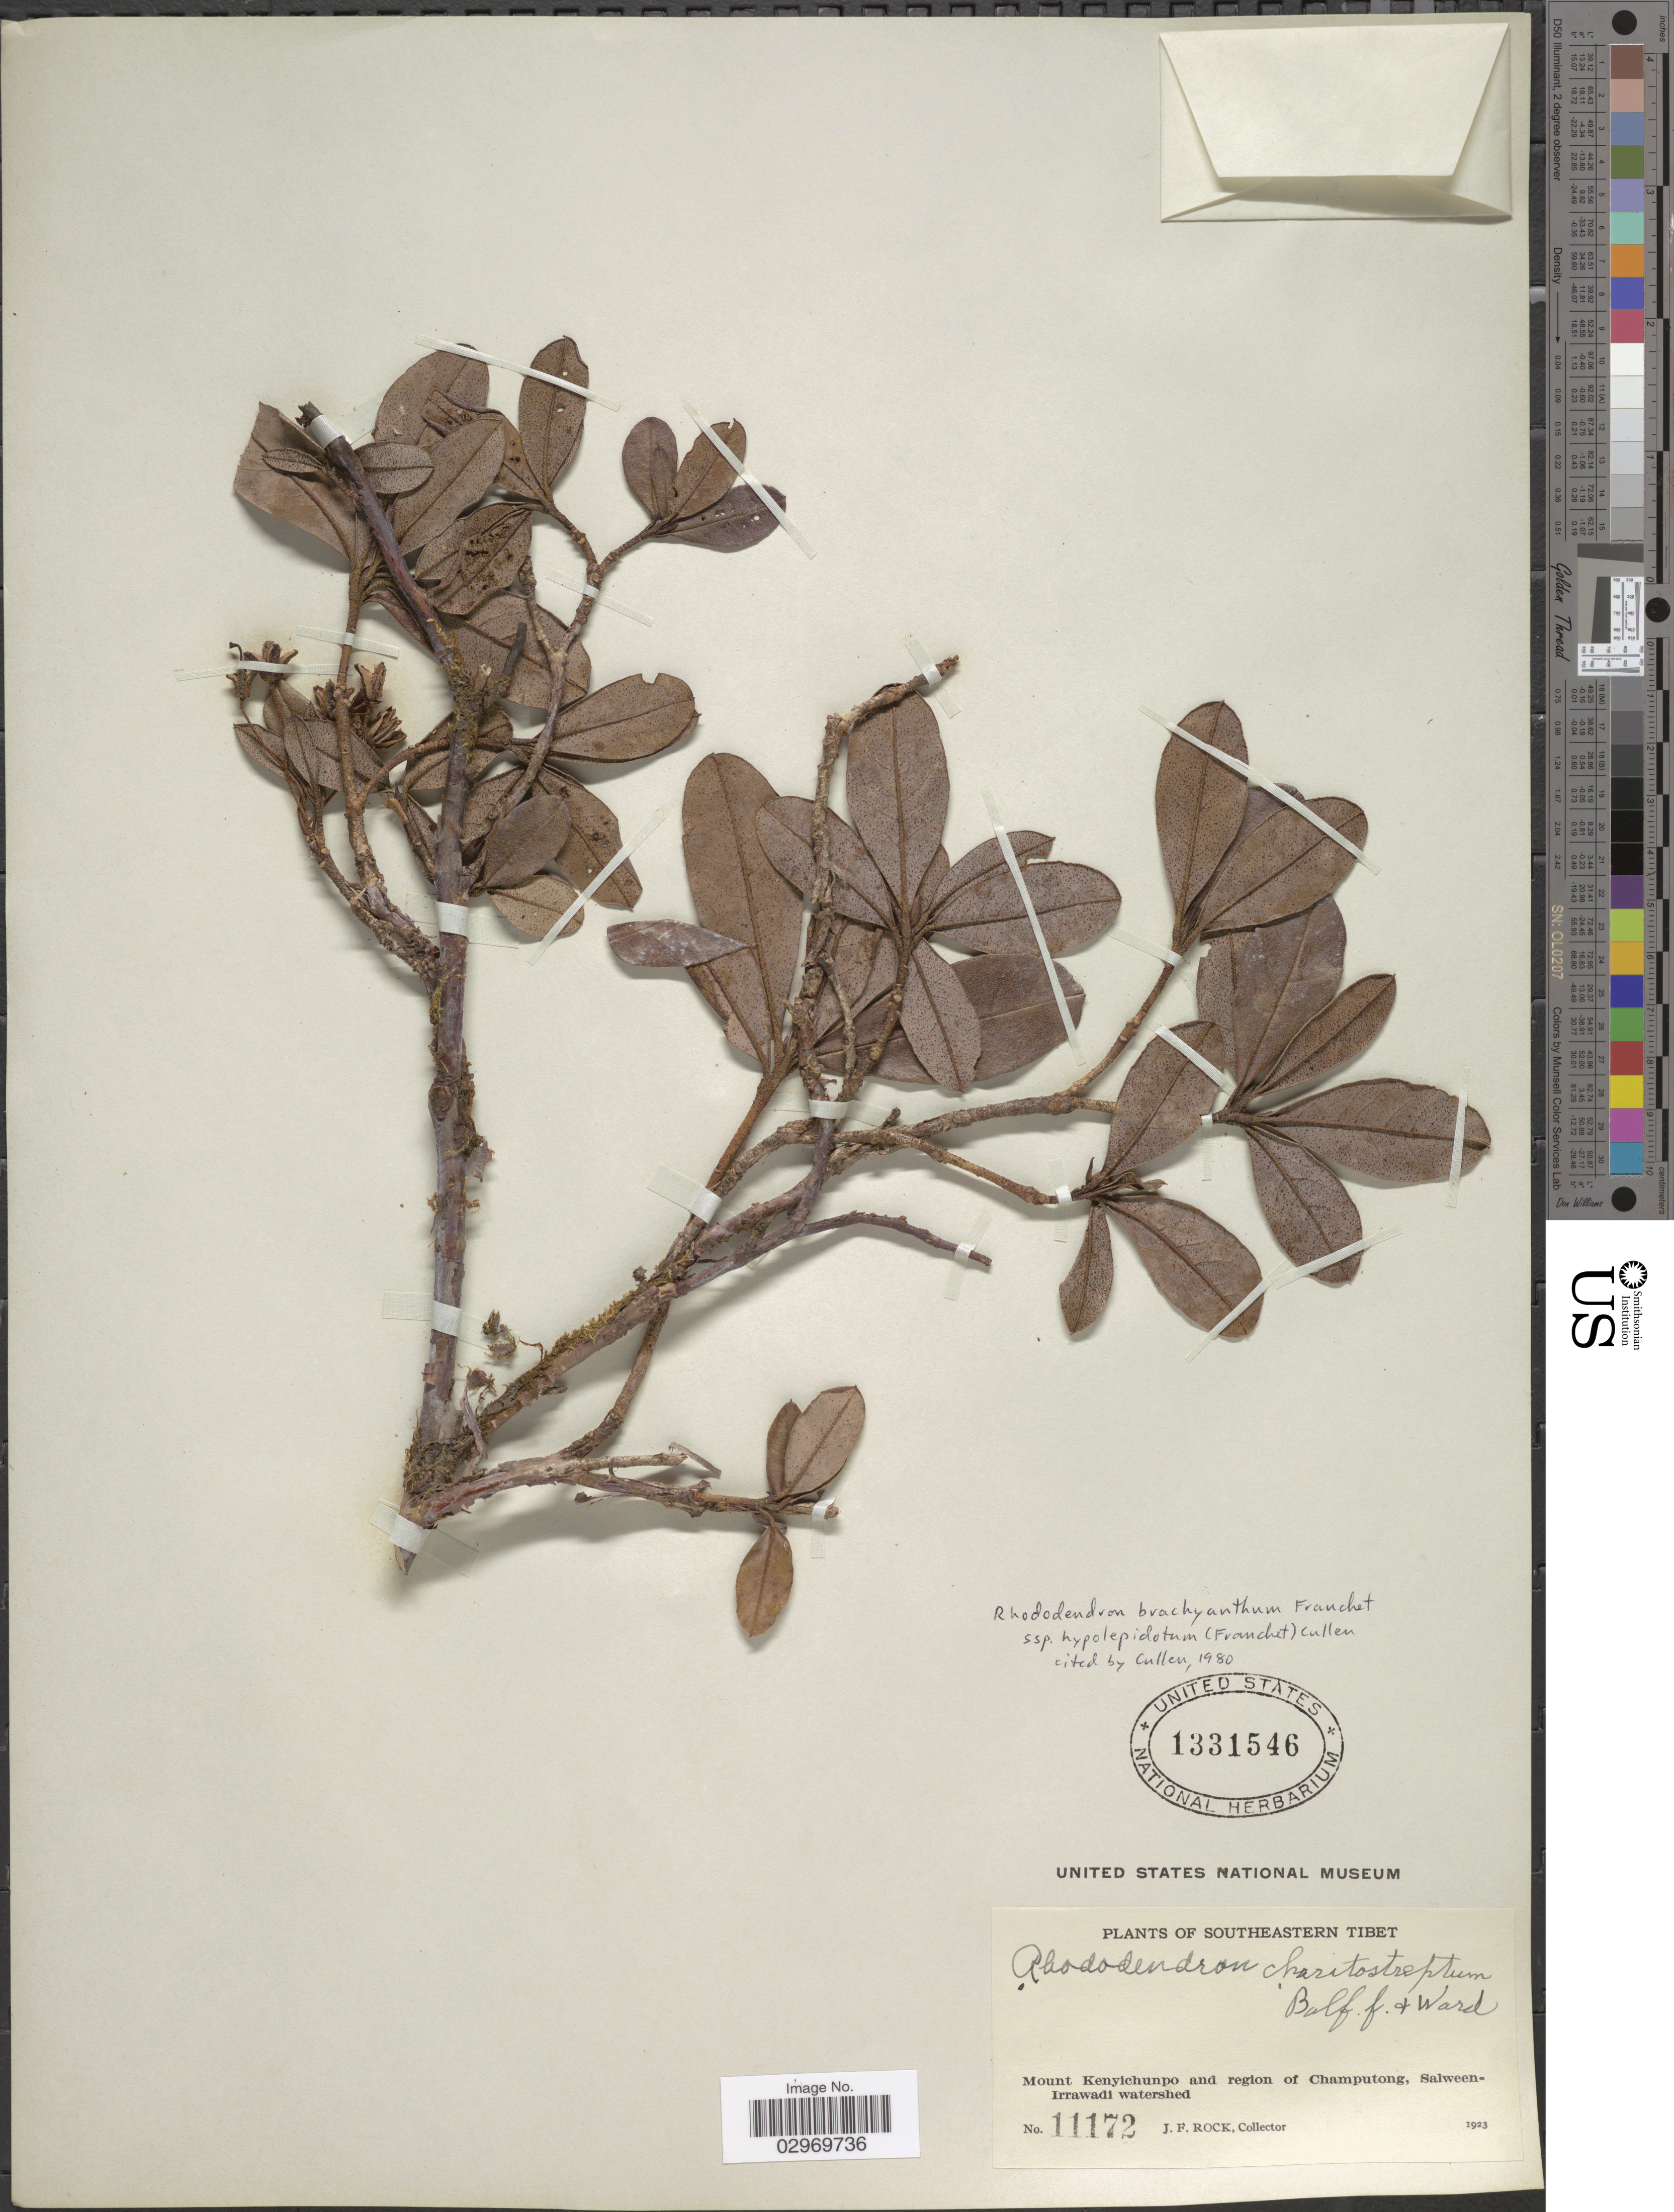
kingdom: Plantae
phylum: Tracheophyta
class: Magnoliopsida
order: Ericales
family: Ericaceae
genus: Rhododendron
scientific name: Rhododendron brachyanthum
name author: Franch.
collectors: J. Rock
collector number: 11172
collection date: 1923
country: China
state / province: Xizang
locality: Southeastern Tibet. Mount Kenyichunpo and region of Champutong, Salween-Irrawadi watershed.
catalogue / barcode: US 1331546